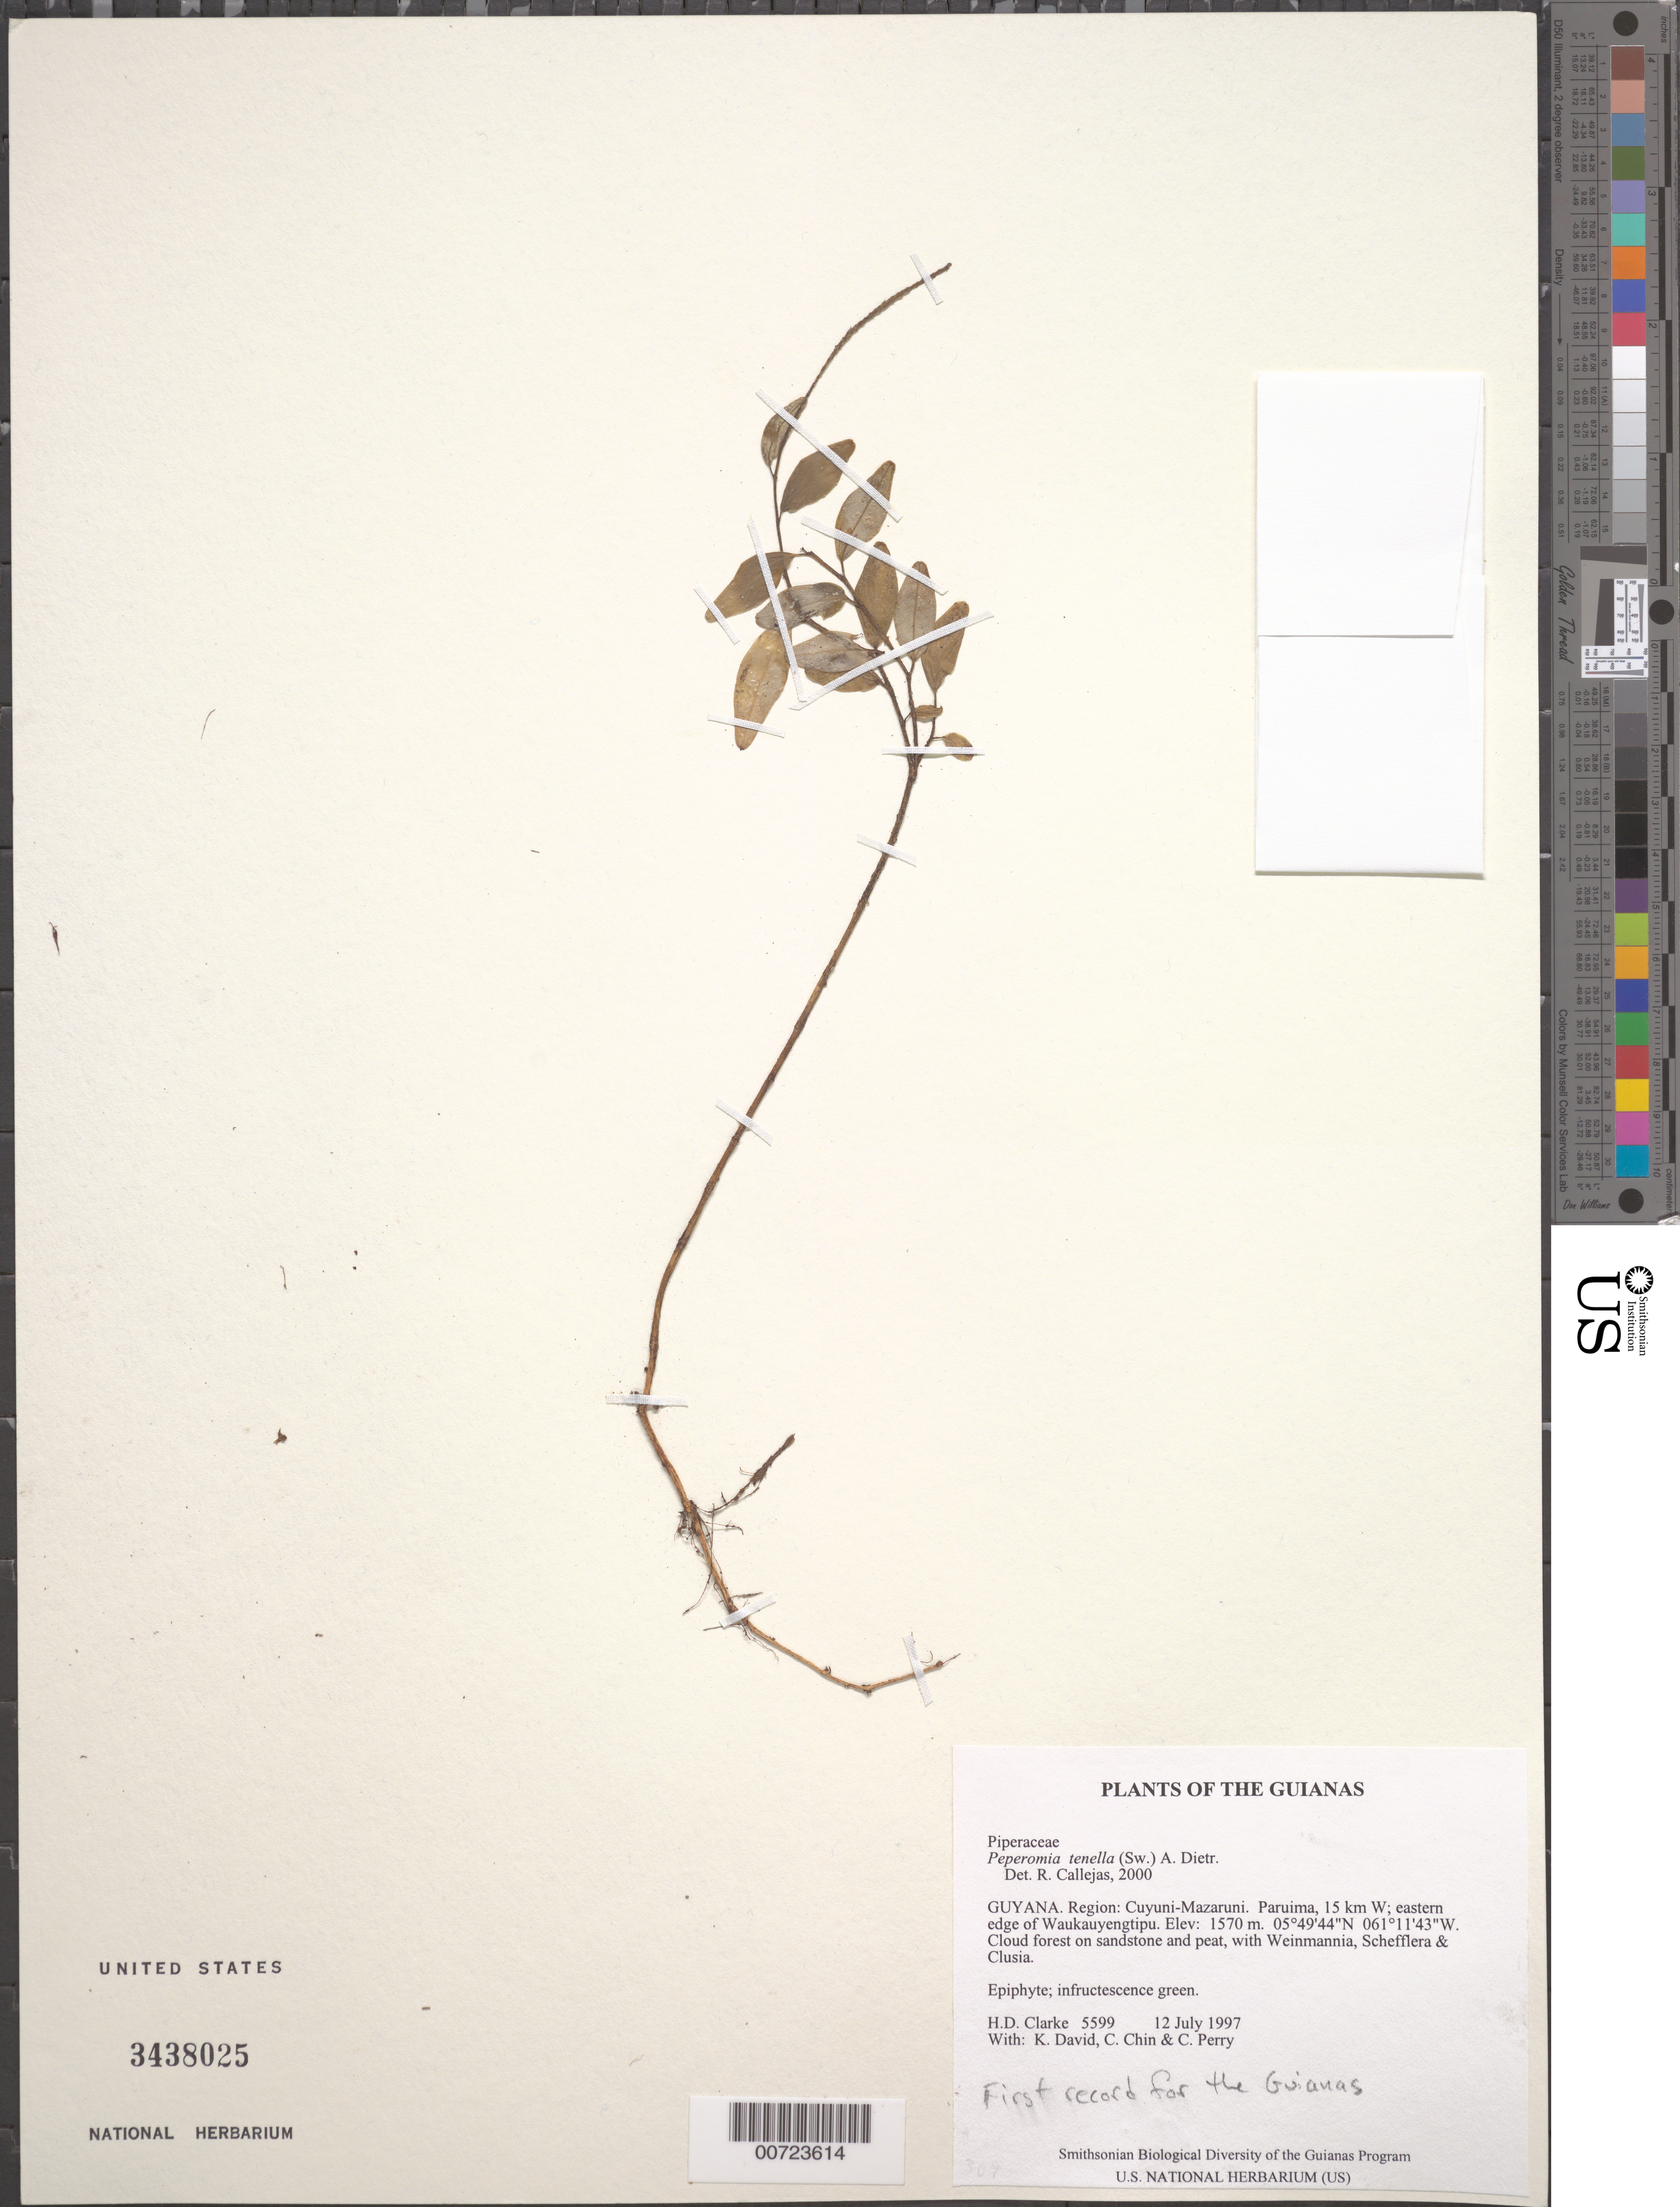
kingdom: Plantae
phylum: Tracheophyta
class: Magnoliopsida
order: Piperales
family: Piperaceae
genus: Peperomia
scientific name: Peperomia tenella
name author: (Sw.) A. Dietr.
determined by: Görts-van Rijn, A. R. A.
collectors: H. D. Clarke, K. David, C. Chin & C. Perry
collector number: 5599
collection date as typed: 12 July 1997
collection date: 1997-07-12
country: Guyana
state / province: Cuyuni-Mazaruni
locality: Paruima, 15 km W; eastern edge of Waukauyengtipu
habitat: Cloud forest on sandstone and peat, with Weinmannia, Schefflera & Clusia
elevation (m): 1570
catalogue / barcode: US 3438025